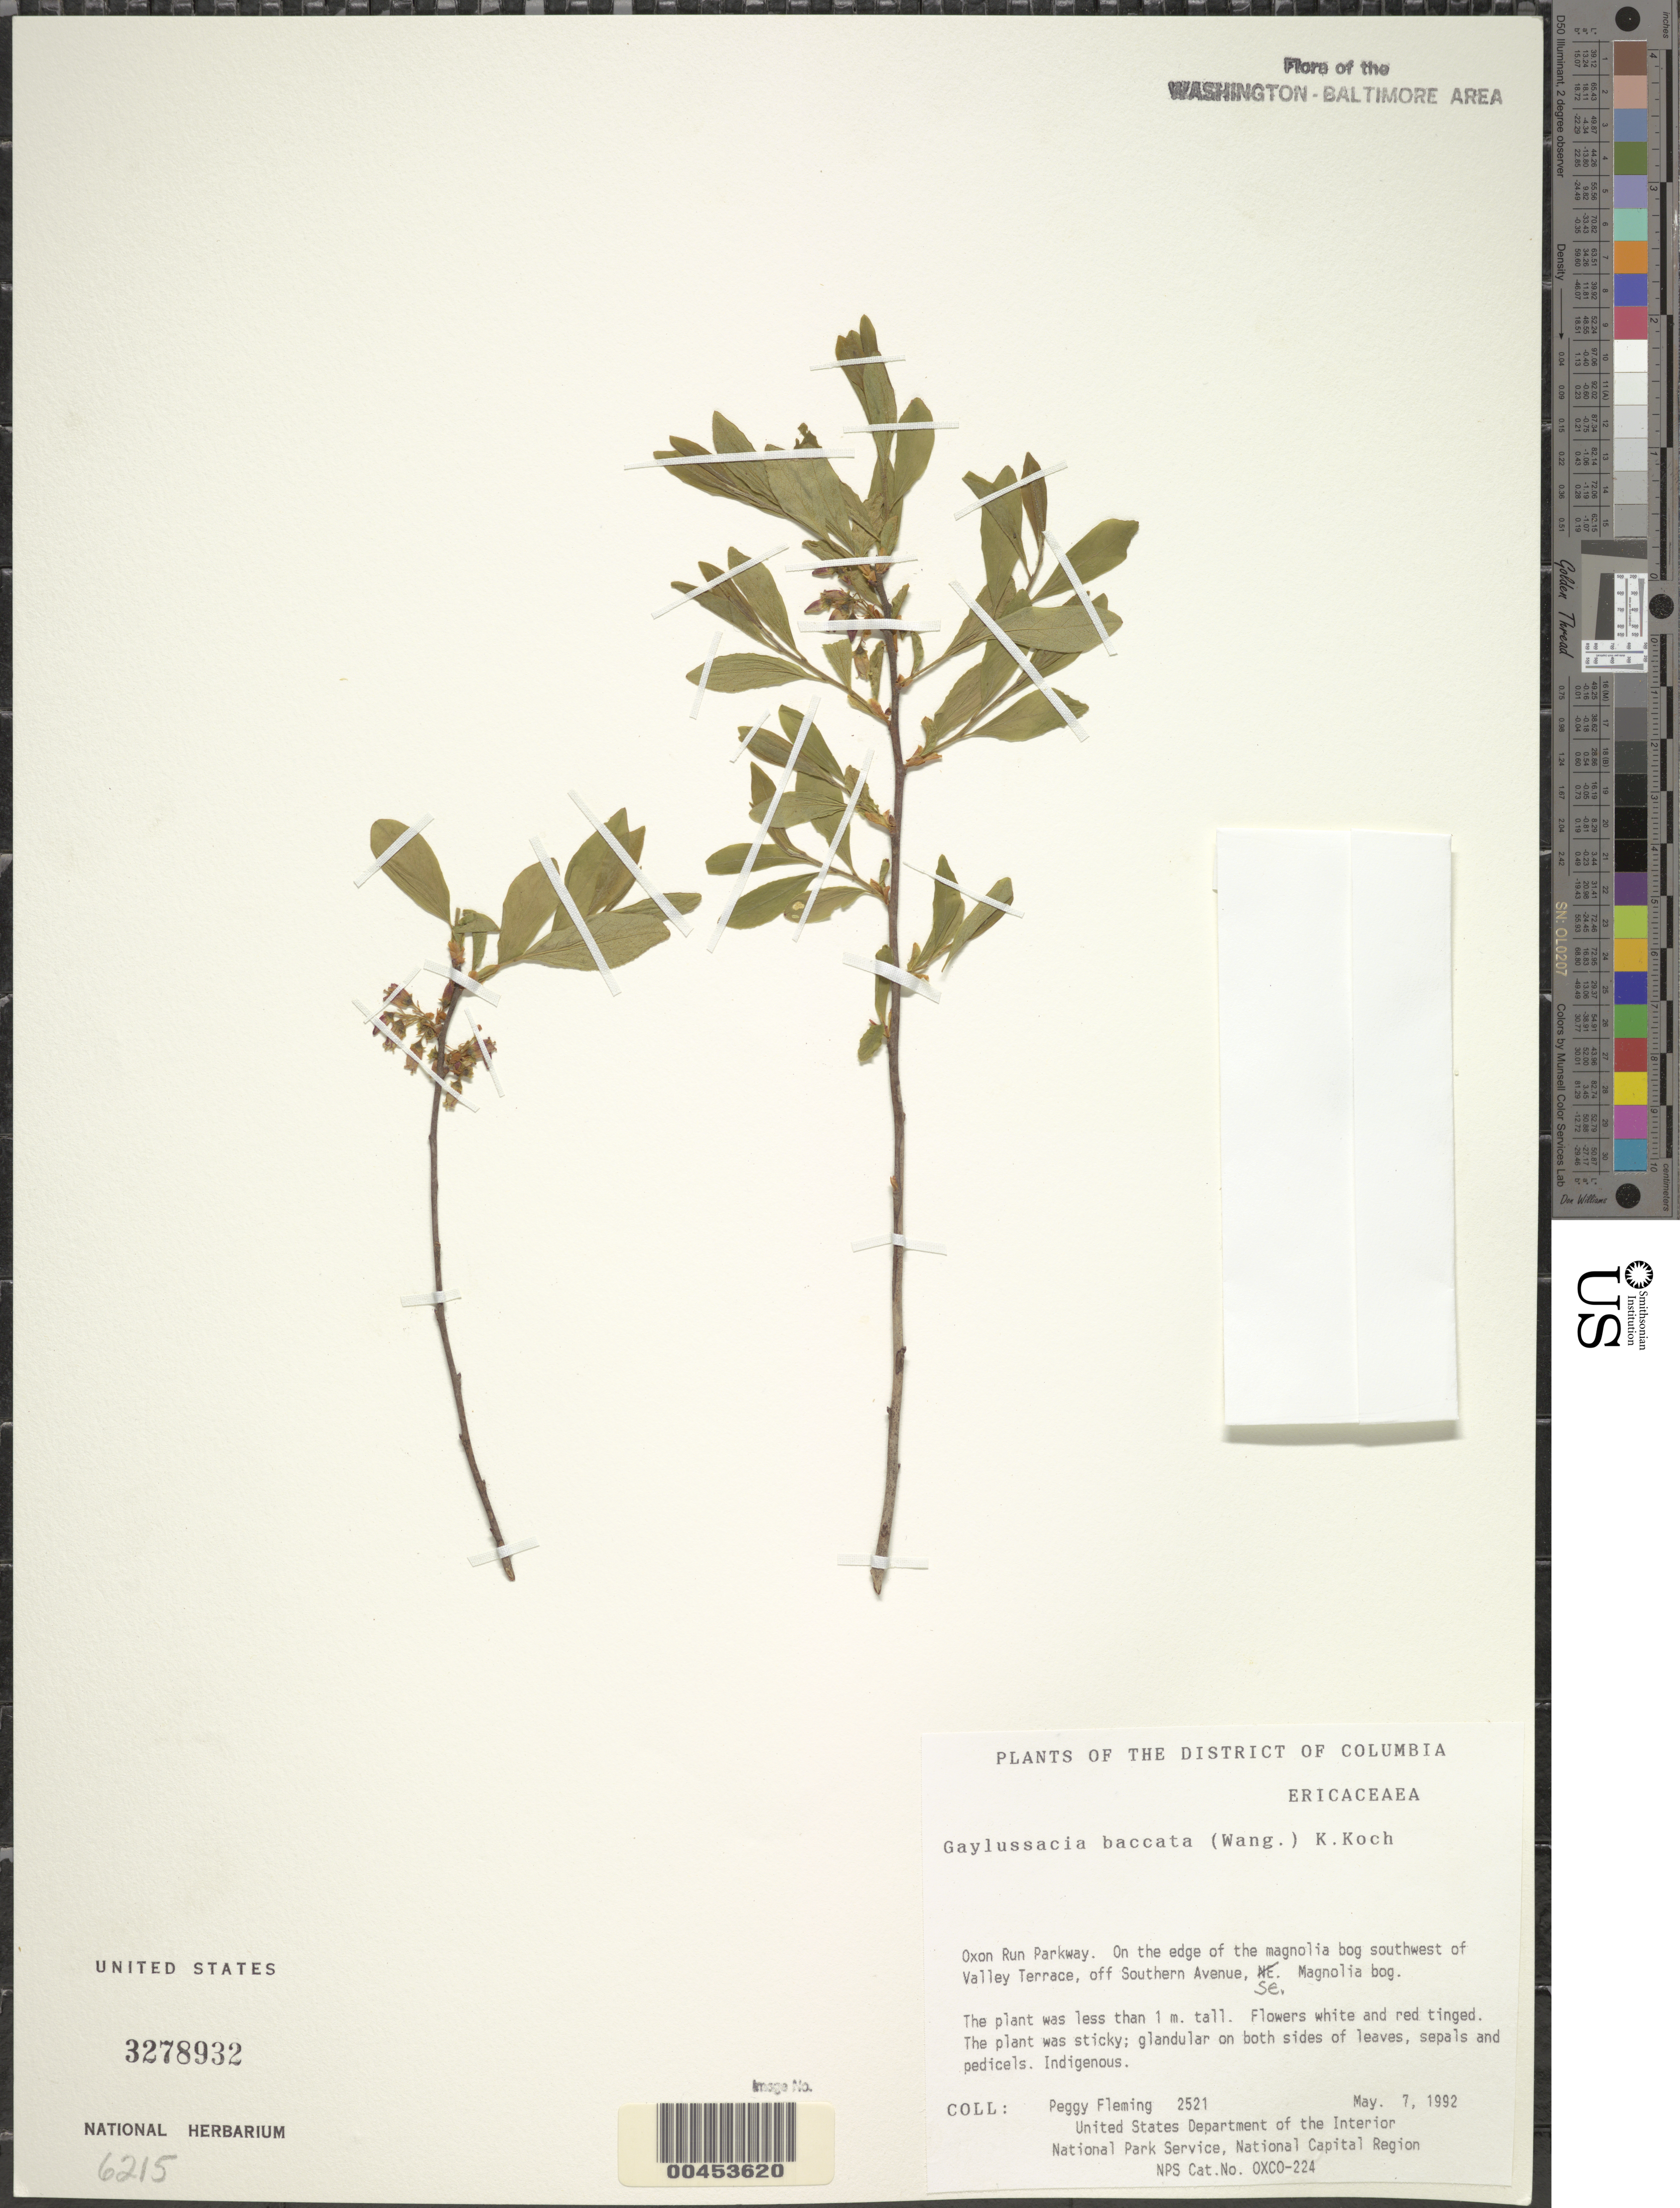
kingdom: Plantae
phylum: Tracheophyta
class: Magnoliopsida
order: Ericales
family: Ericaceae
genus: Gaylussacia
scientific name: Gaylussacia baccata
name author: (Wangenh.) K. Koch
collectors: P. Fleming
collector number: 2521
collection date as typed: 07 May 1992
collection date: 1992-05-07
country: United States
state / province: District of Columbia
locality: Oxon Run Parkway, edge of Magnolia Bog, SW of Valley Terrace, off Southern Ave., NE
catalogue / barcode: US 3278932